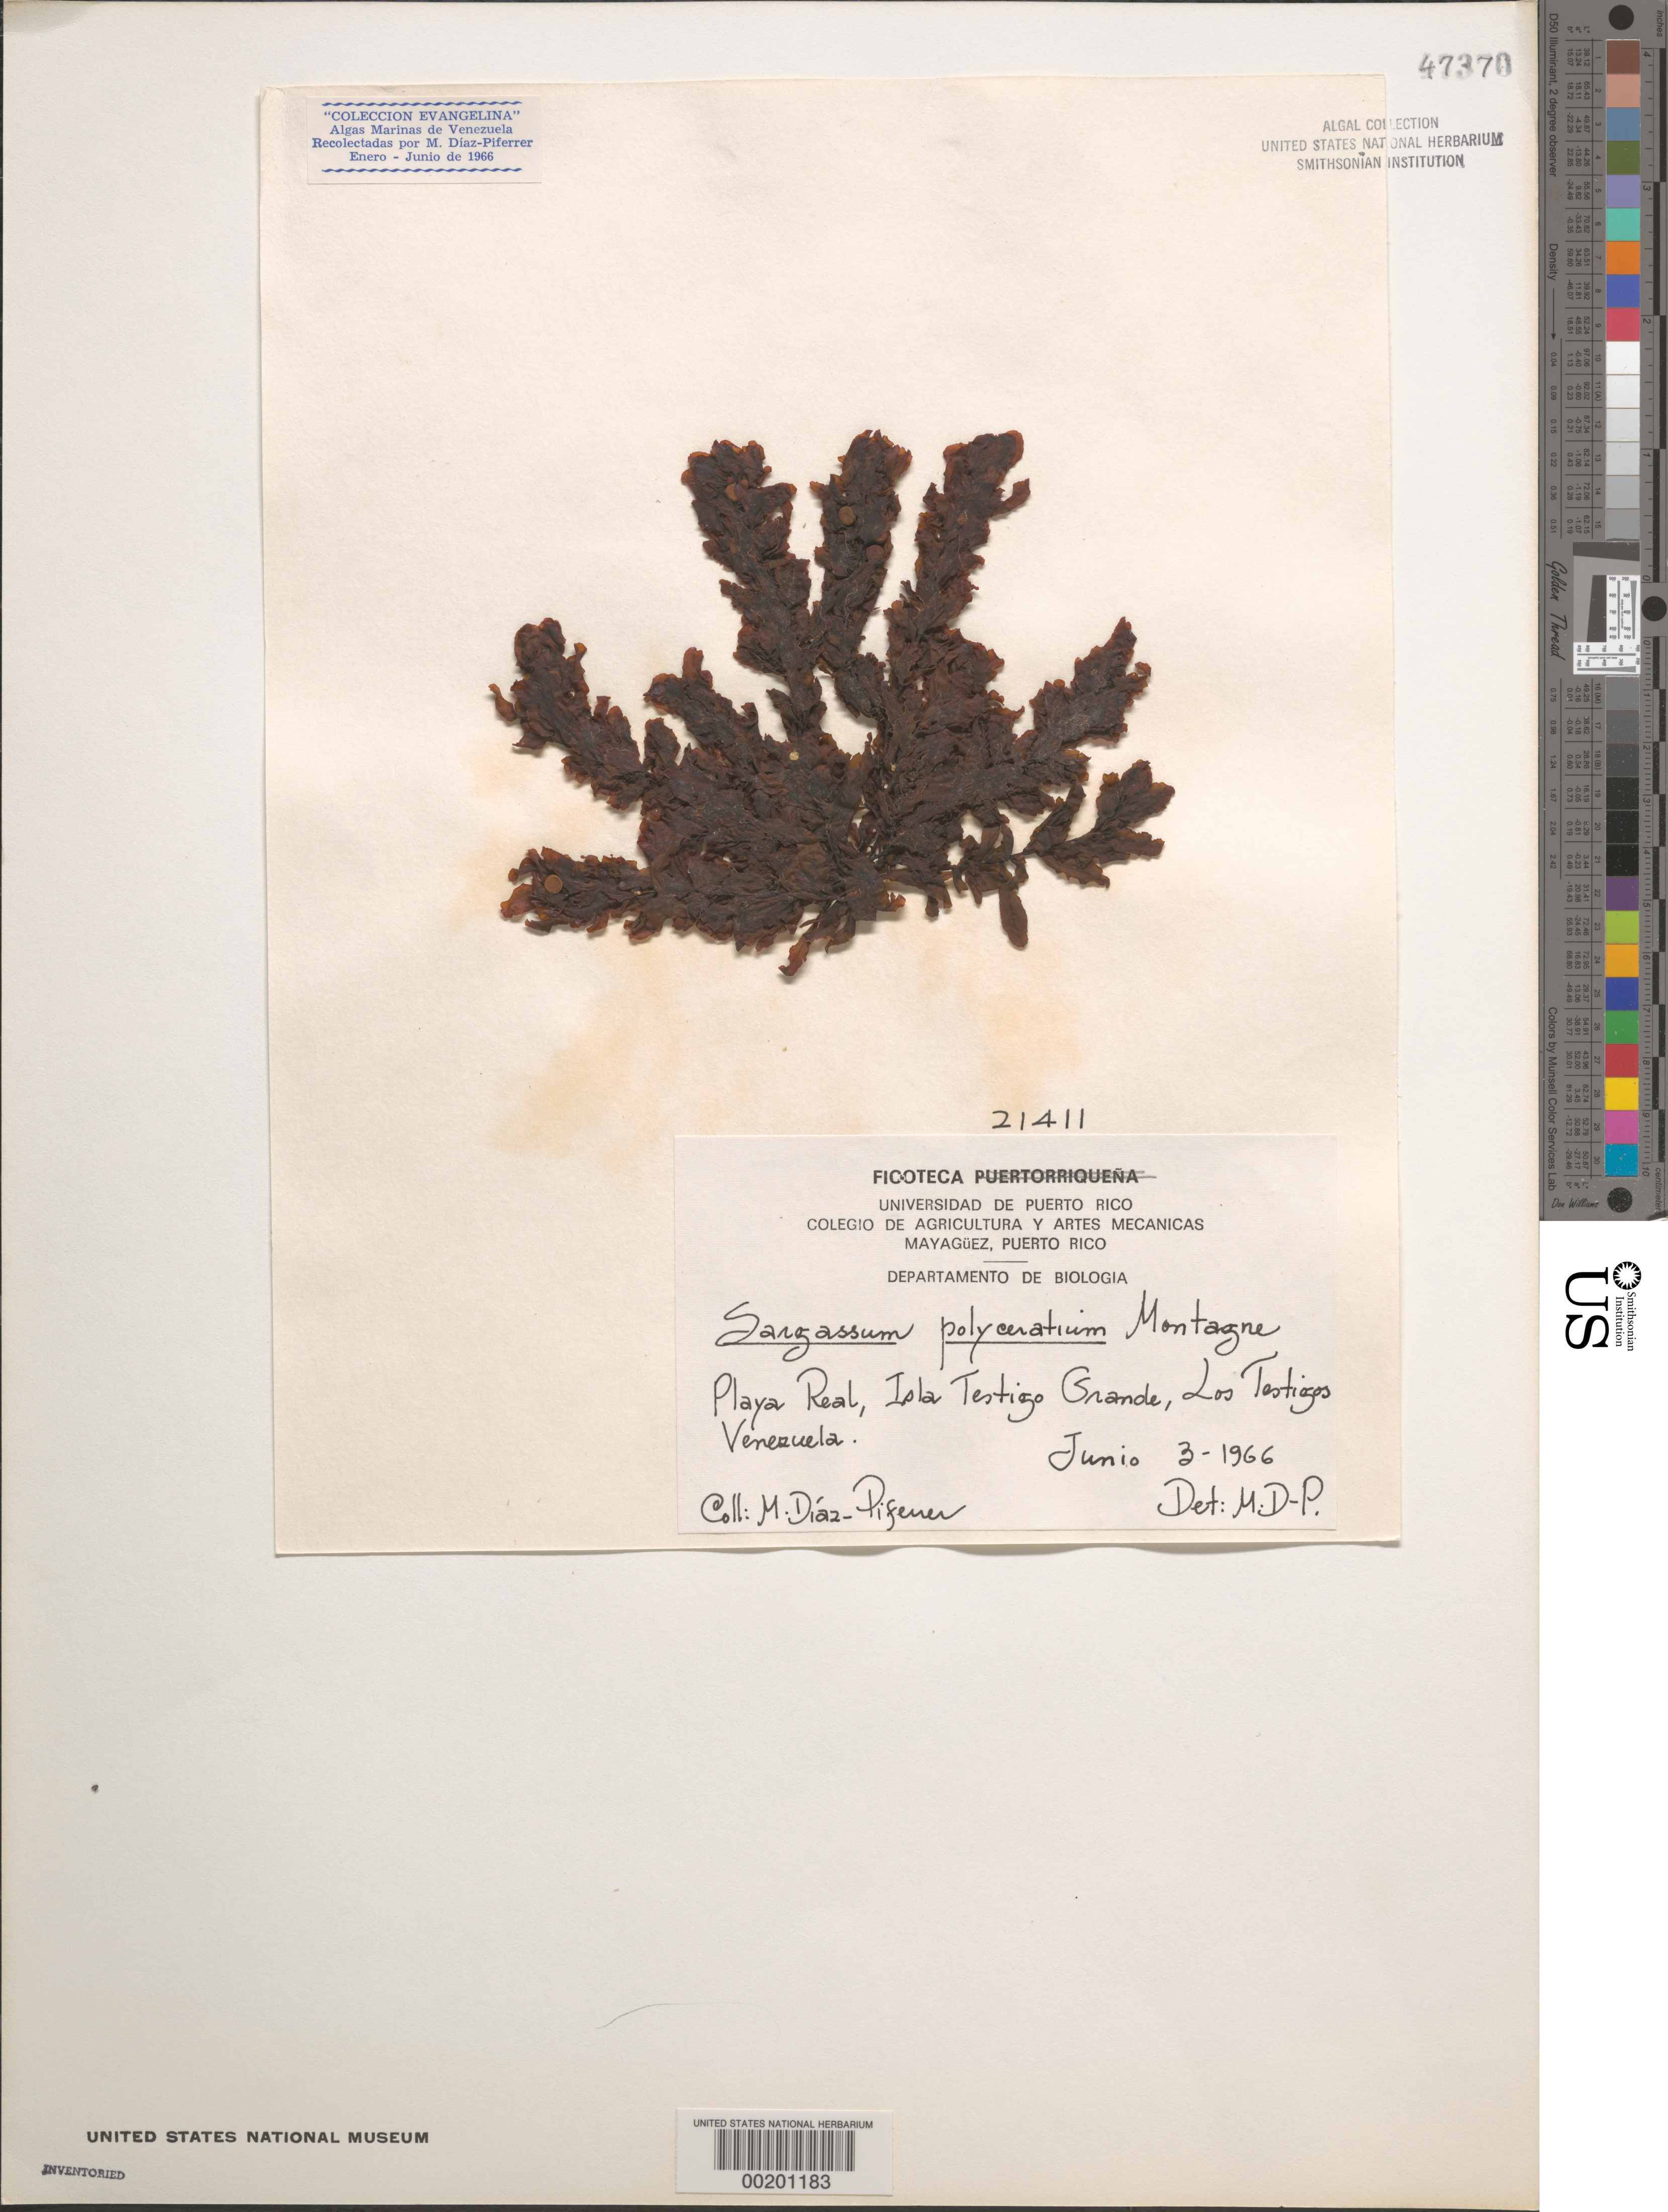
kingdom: Chromista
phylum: Ochrophyta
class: Phaeophyceae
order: Fucales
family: Sargassaceae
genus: Sargassum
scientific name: Sargassum polyceratium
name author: Mont.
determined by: Diaz-Piferrer, M.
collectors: M. Diaz-Piferrer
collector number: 21411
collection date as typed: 03 Jun 1966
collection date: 1966-06-03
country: Venezuela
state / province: Dependencias Federales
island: Isla Testigo Grande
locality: Playa Real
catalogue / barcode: US 47370